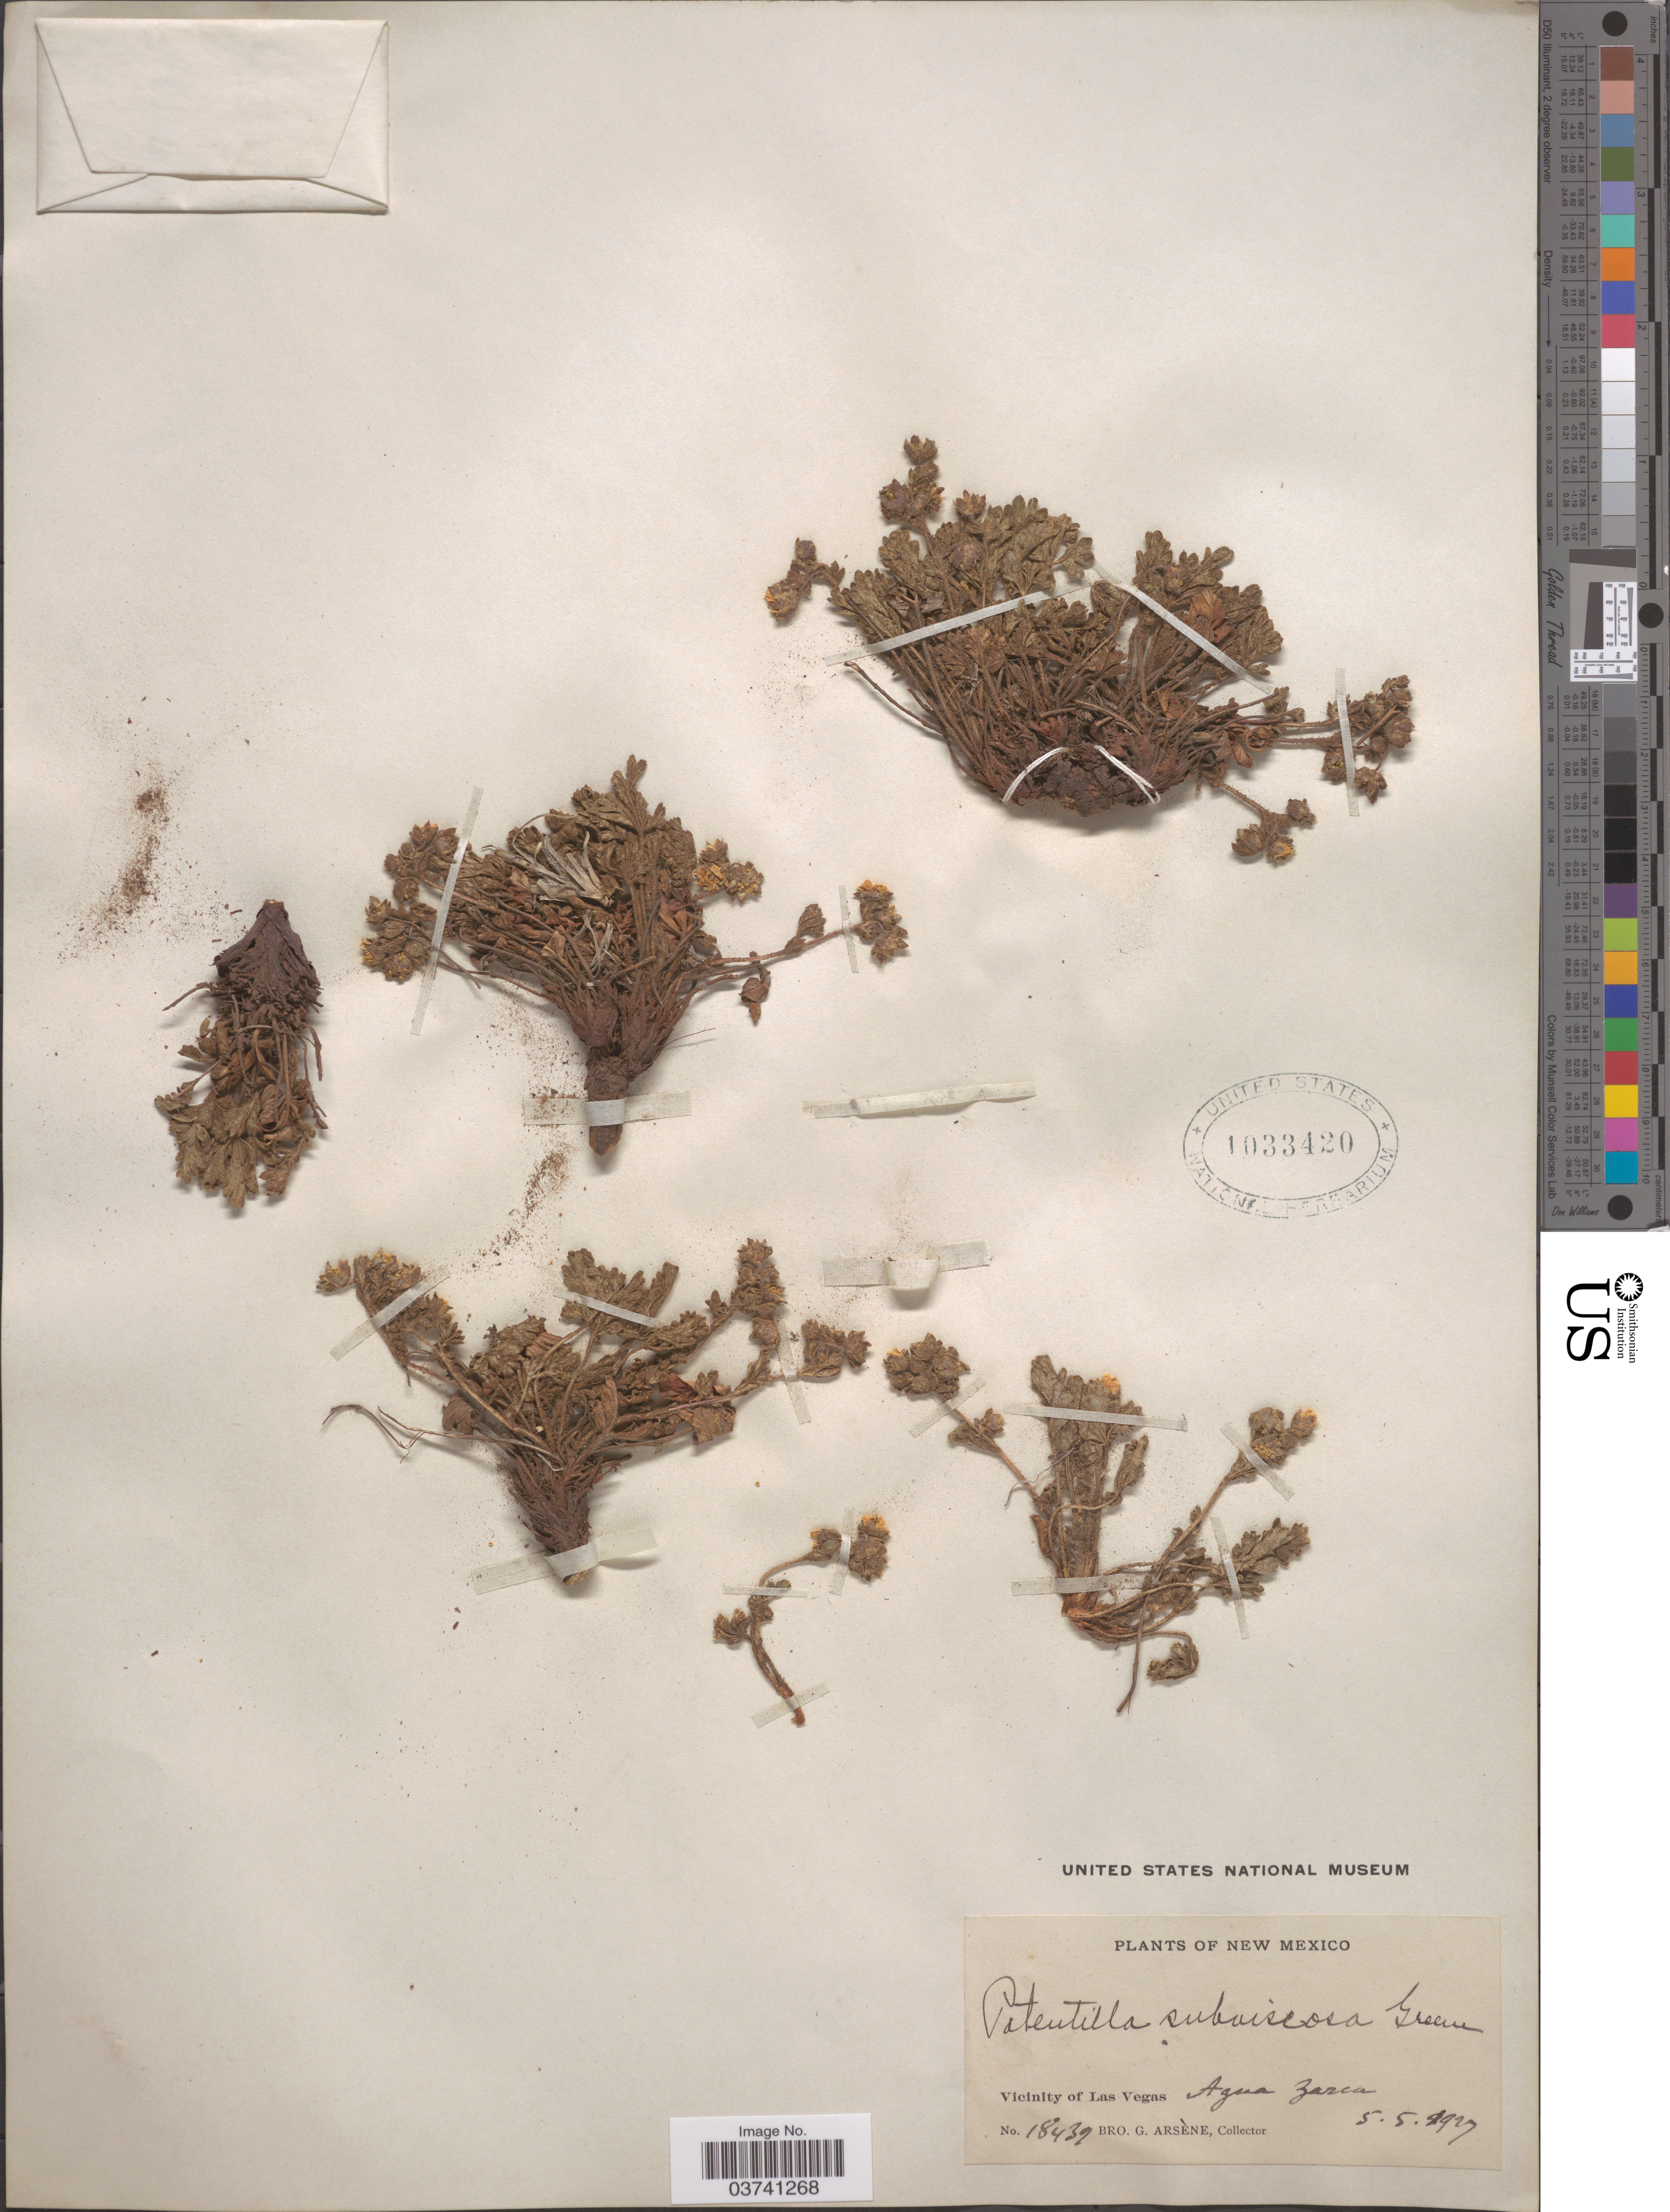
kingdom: Plantae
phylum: Tracheophyta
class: Magnoliopsida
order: Rosales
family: Rosaceae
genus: Potentilla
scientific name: Potentilla subviscosa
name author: Greene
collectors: Bro. G. Arsène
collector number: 18439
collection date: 1927-05-05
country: United States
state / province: New Mexico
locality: Vicinity of Las Vegas. Agua Zarca.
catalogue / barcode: US 1033420